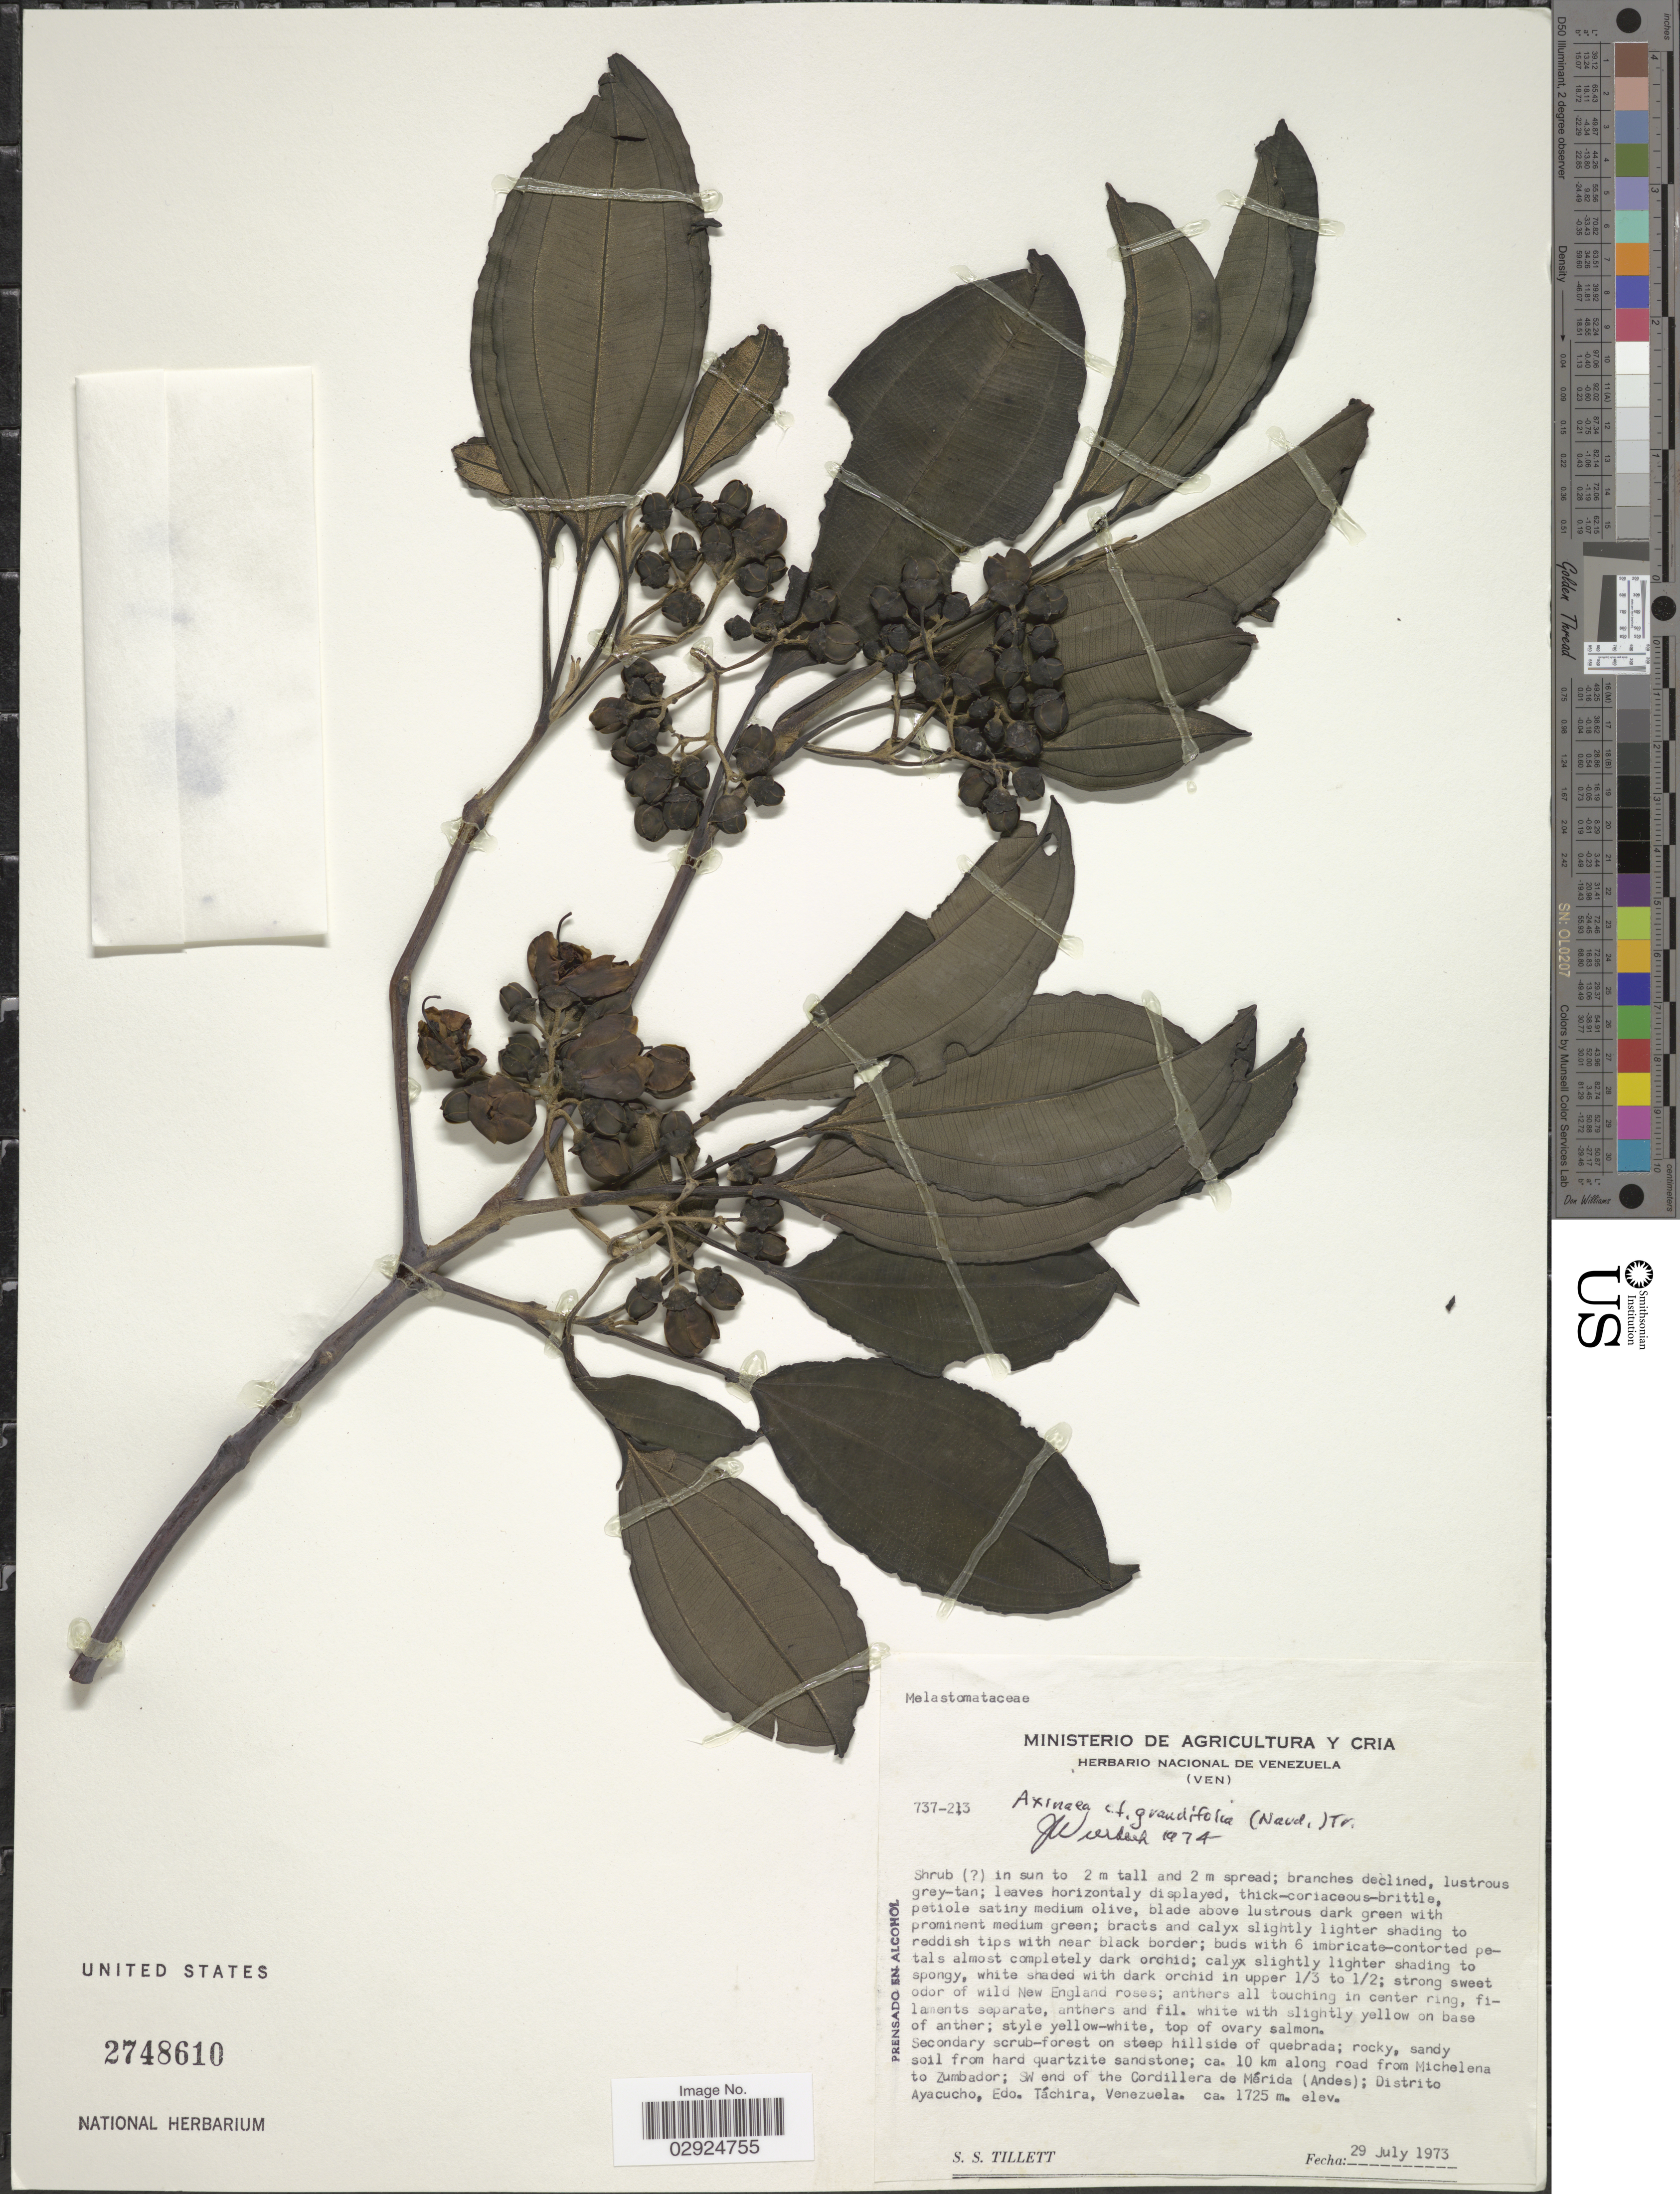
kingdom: Plantae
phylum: Tracheophyta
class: Magnoliopsida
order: Myrtales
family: Melastomataceae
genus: Axinaea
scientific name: Axinaea grandifolia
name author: (Naudin) Triana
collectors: S. S. Tillett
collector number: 737-213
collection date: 1973-07-29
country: Venezuela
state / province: Tachira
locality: Ca. 10 km along road from Michelena to Zumbador; SW end of the Cordillera de Mérida (Andes); Distrito Ayacucho, Edo. Táchira.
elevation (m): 1725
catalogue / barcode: US 2748610